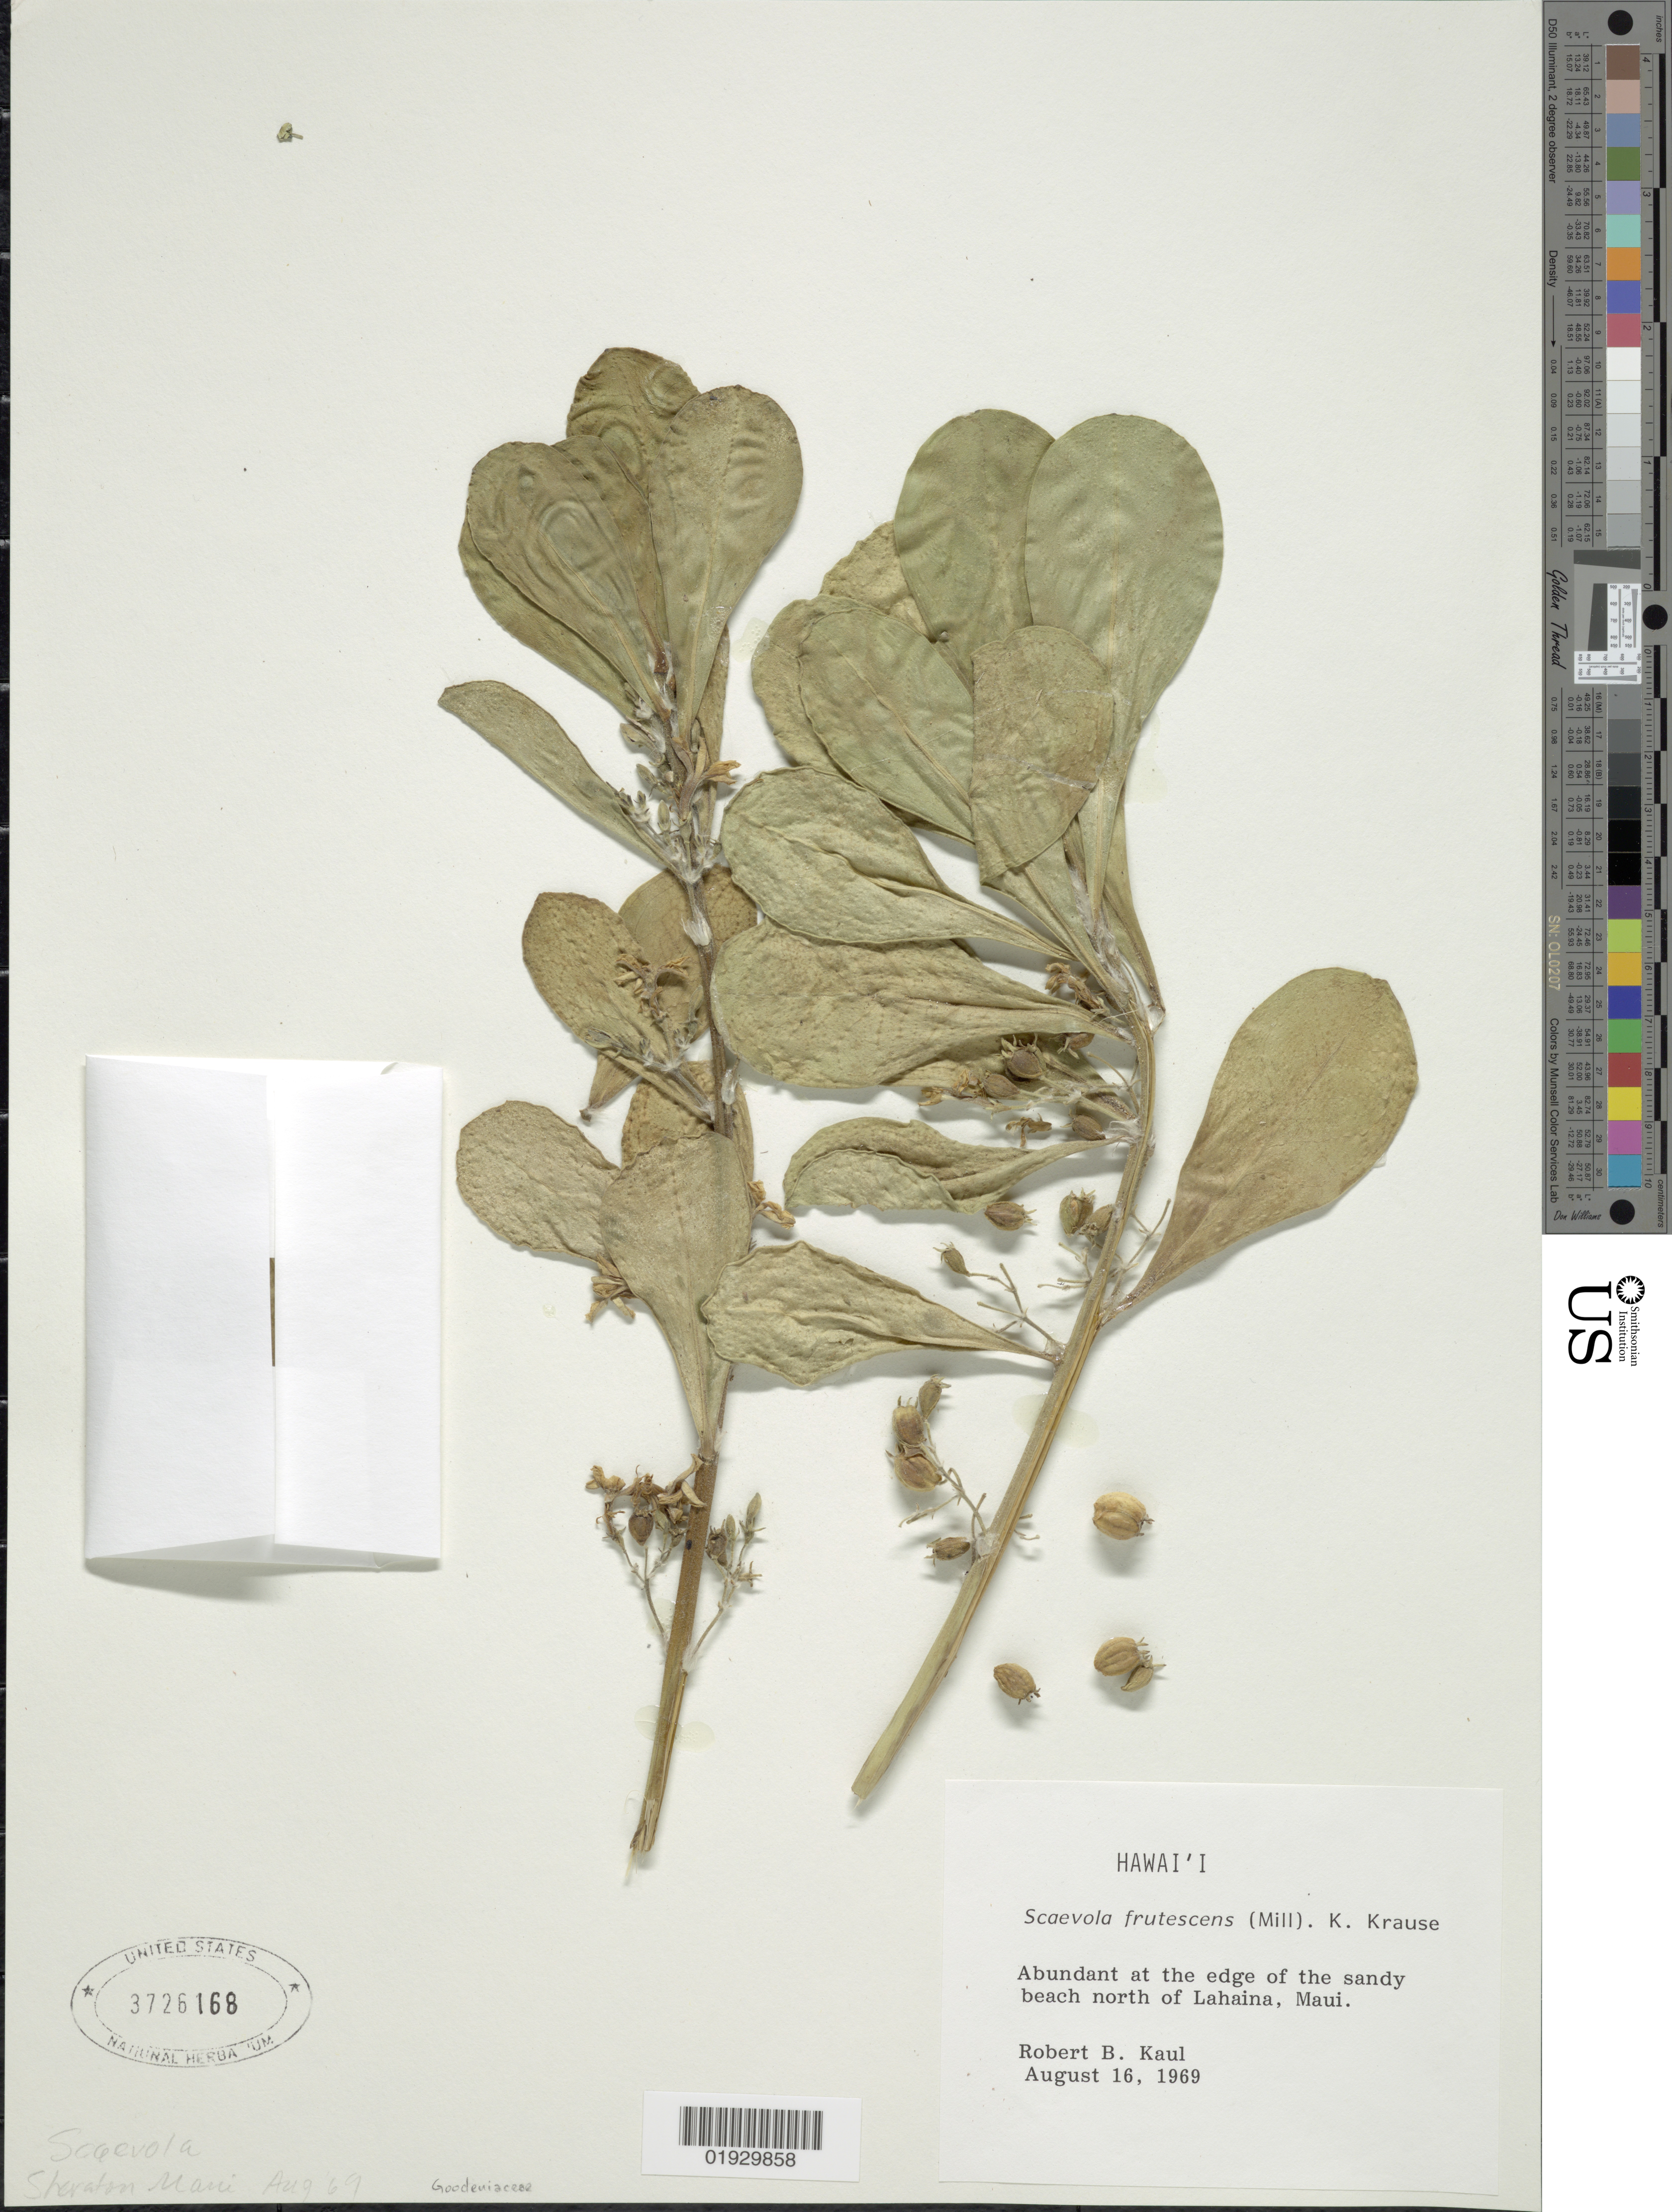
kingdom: Plantae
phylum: Tracheophyta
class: Magnoliopsida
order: Asterales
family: Goodeniaceae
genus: Scaevola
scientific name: Scaevola frutescens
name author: Krause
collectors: R. Kaul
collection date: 1969-08-16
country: United States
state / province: Hawaii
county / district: Maui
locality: Hawai'i. Abundant at the edge of the sandy beach north of Lahaina, Maui.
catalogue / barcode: US 3726168